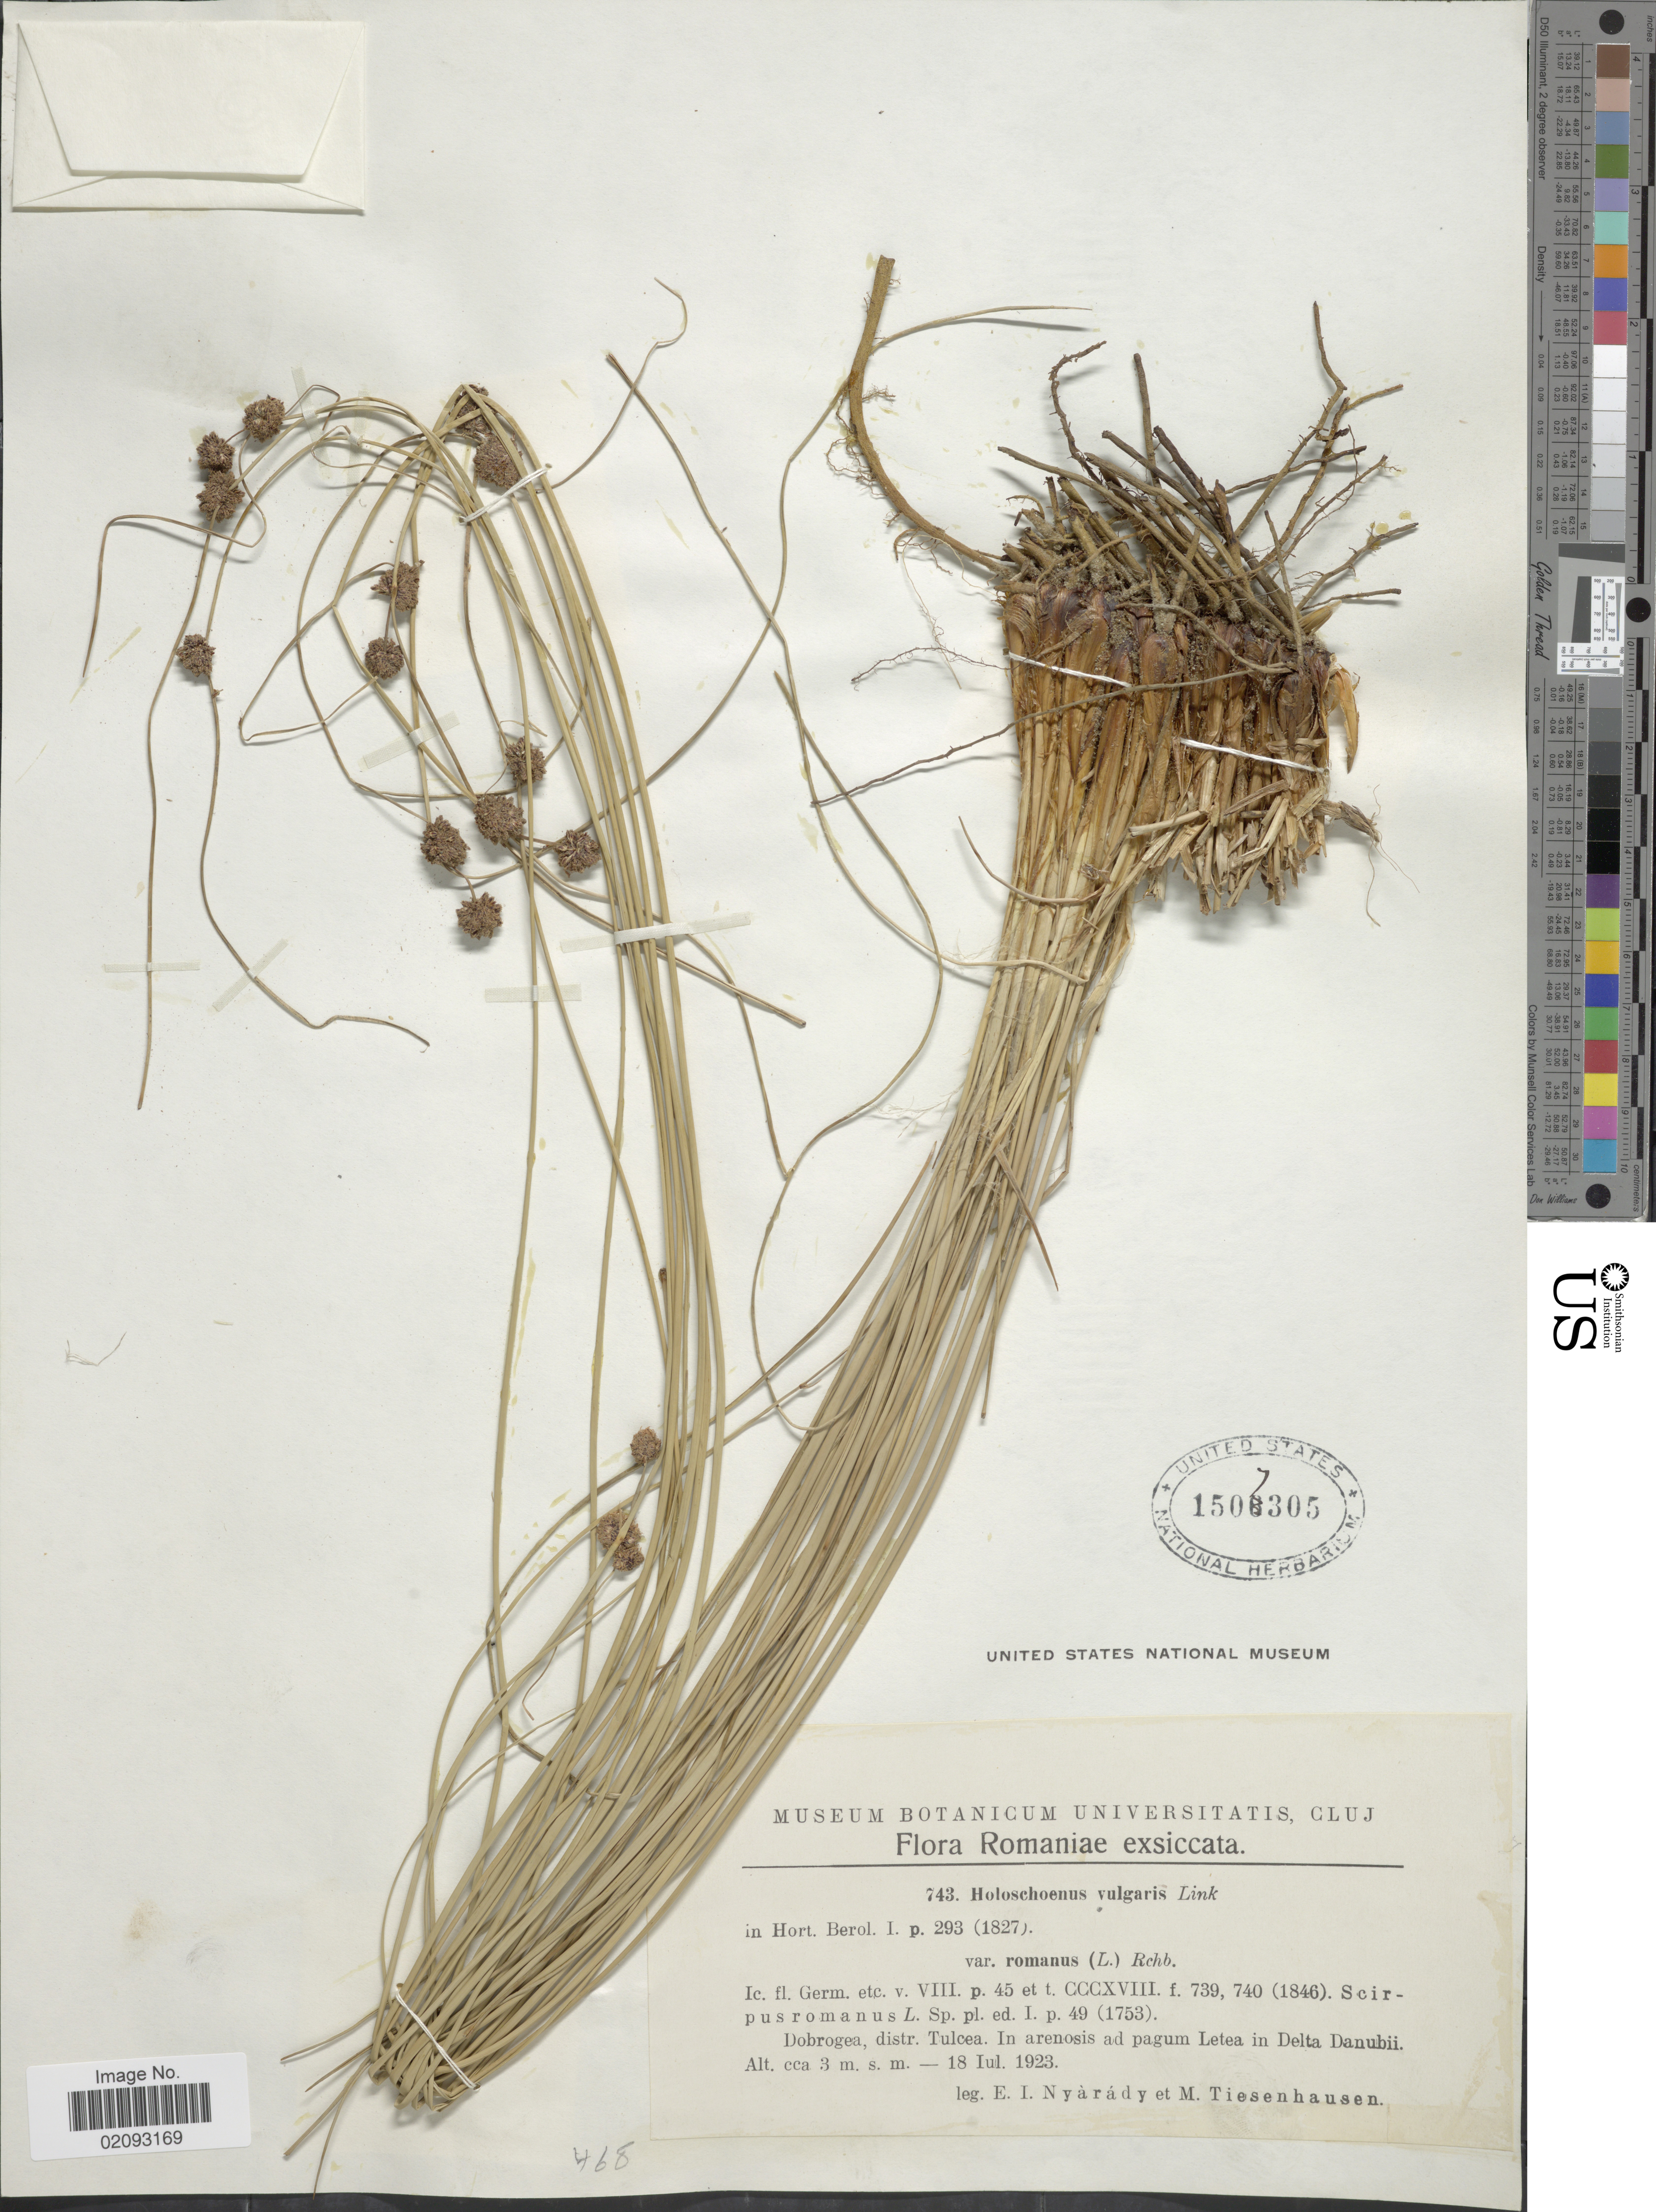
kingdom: Plantae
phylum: Tracheophyta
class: Liliopsida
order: Poales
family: Cyperaceae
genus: Scirpoides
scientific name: Scirpoides holoschoenus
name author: (L.) Soják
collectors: E. Nyárády & M. Tiesenhausen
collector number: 743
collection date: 1923-07-18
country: Romania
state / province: Tulcea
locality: Dobrogea Distr. Tulcea. In arenosis ad pagum Letea in Delta Danubii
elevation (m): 3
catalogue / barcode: US 1507305